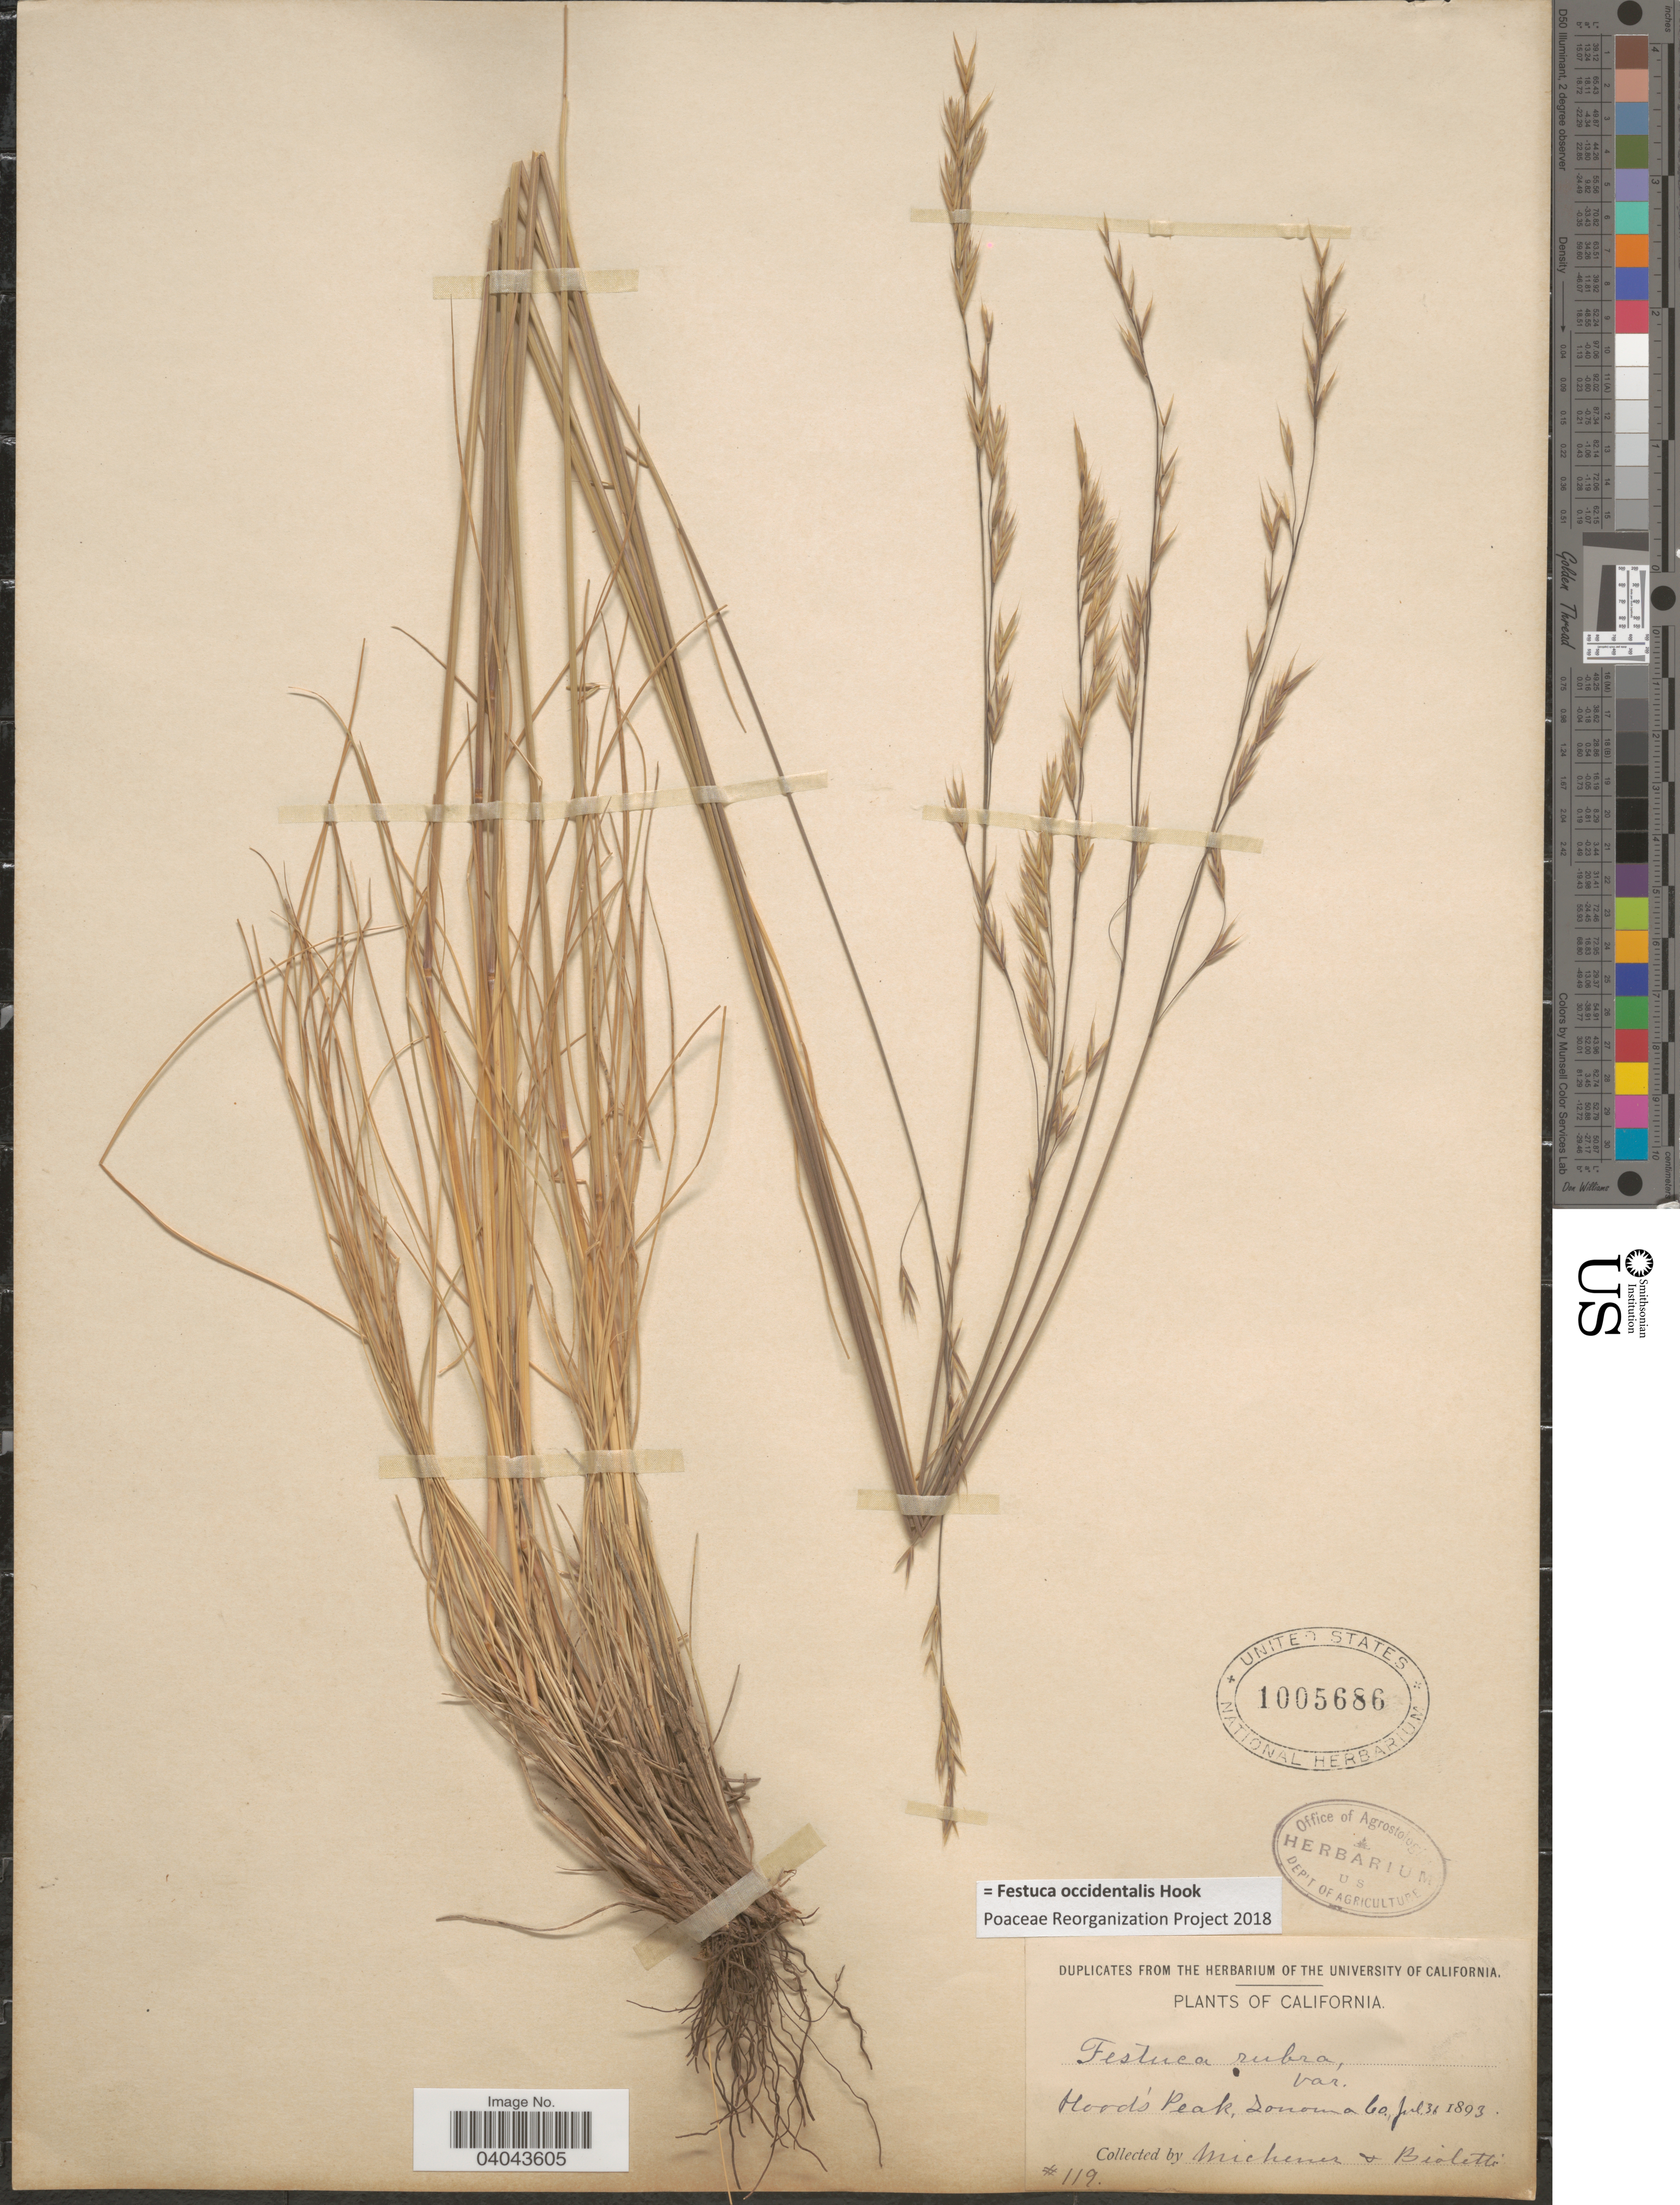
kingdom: Plantae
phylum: Tracheophyta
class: Liliopsida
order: Poales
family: Poaceae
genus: Festuca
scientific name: Festuca occidentalis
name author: Hook.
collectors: -. Michener & -- Bioletti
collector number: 119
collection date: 1893-07-31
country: United States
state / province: California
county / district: Sonoma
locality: Hood's Peak. Sonoma Co.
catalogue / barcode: US 1005686